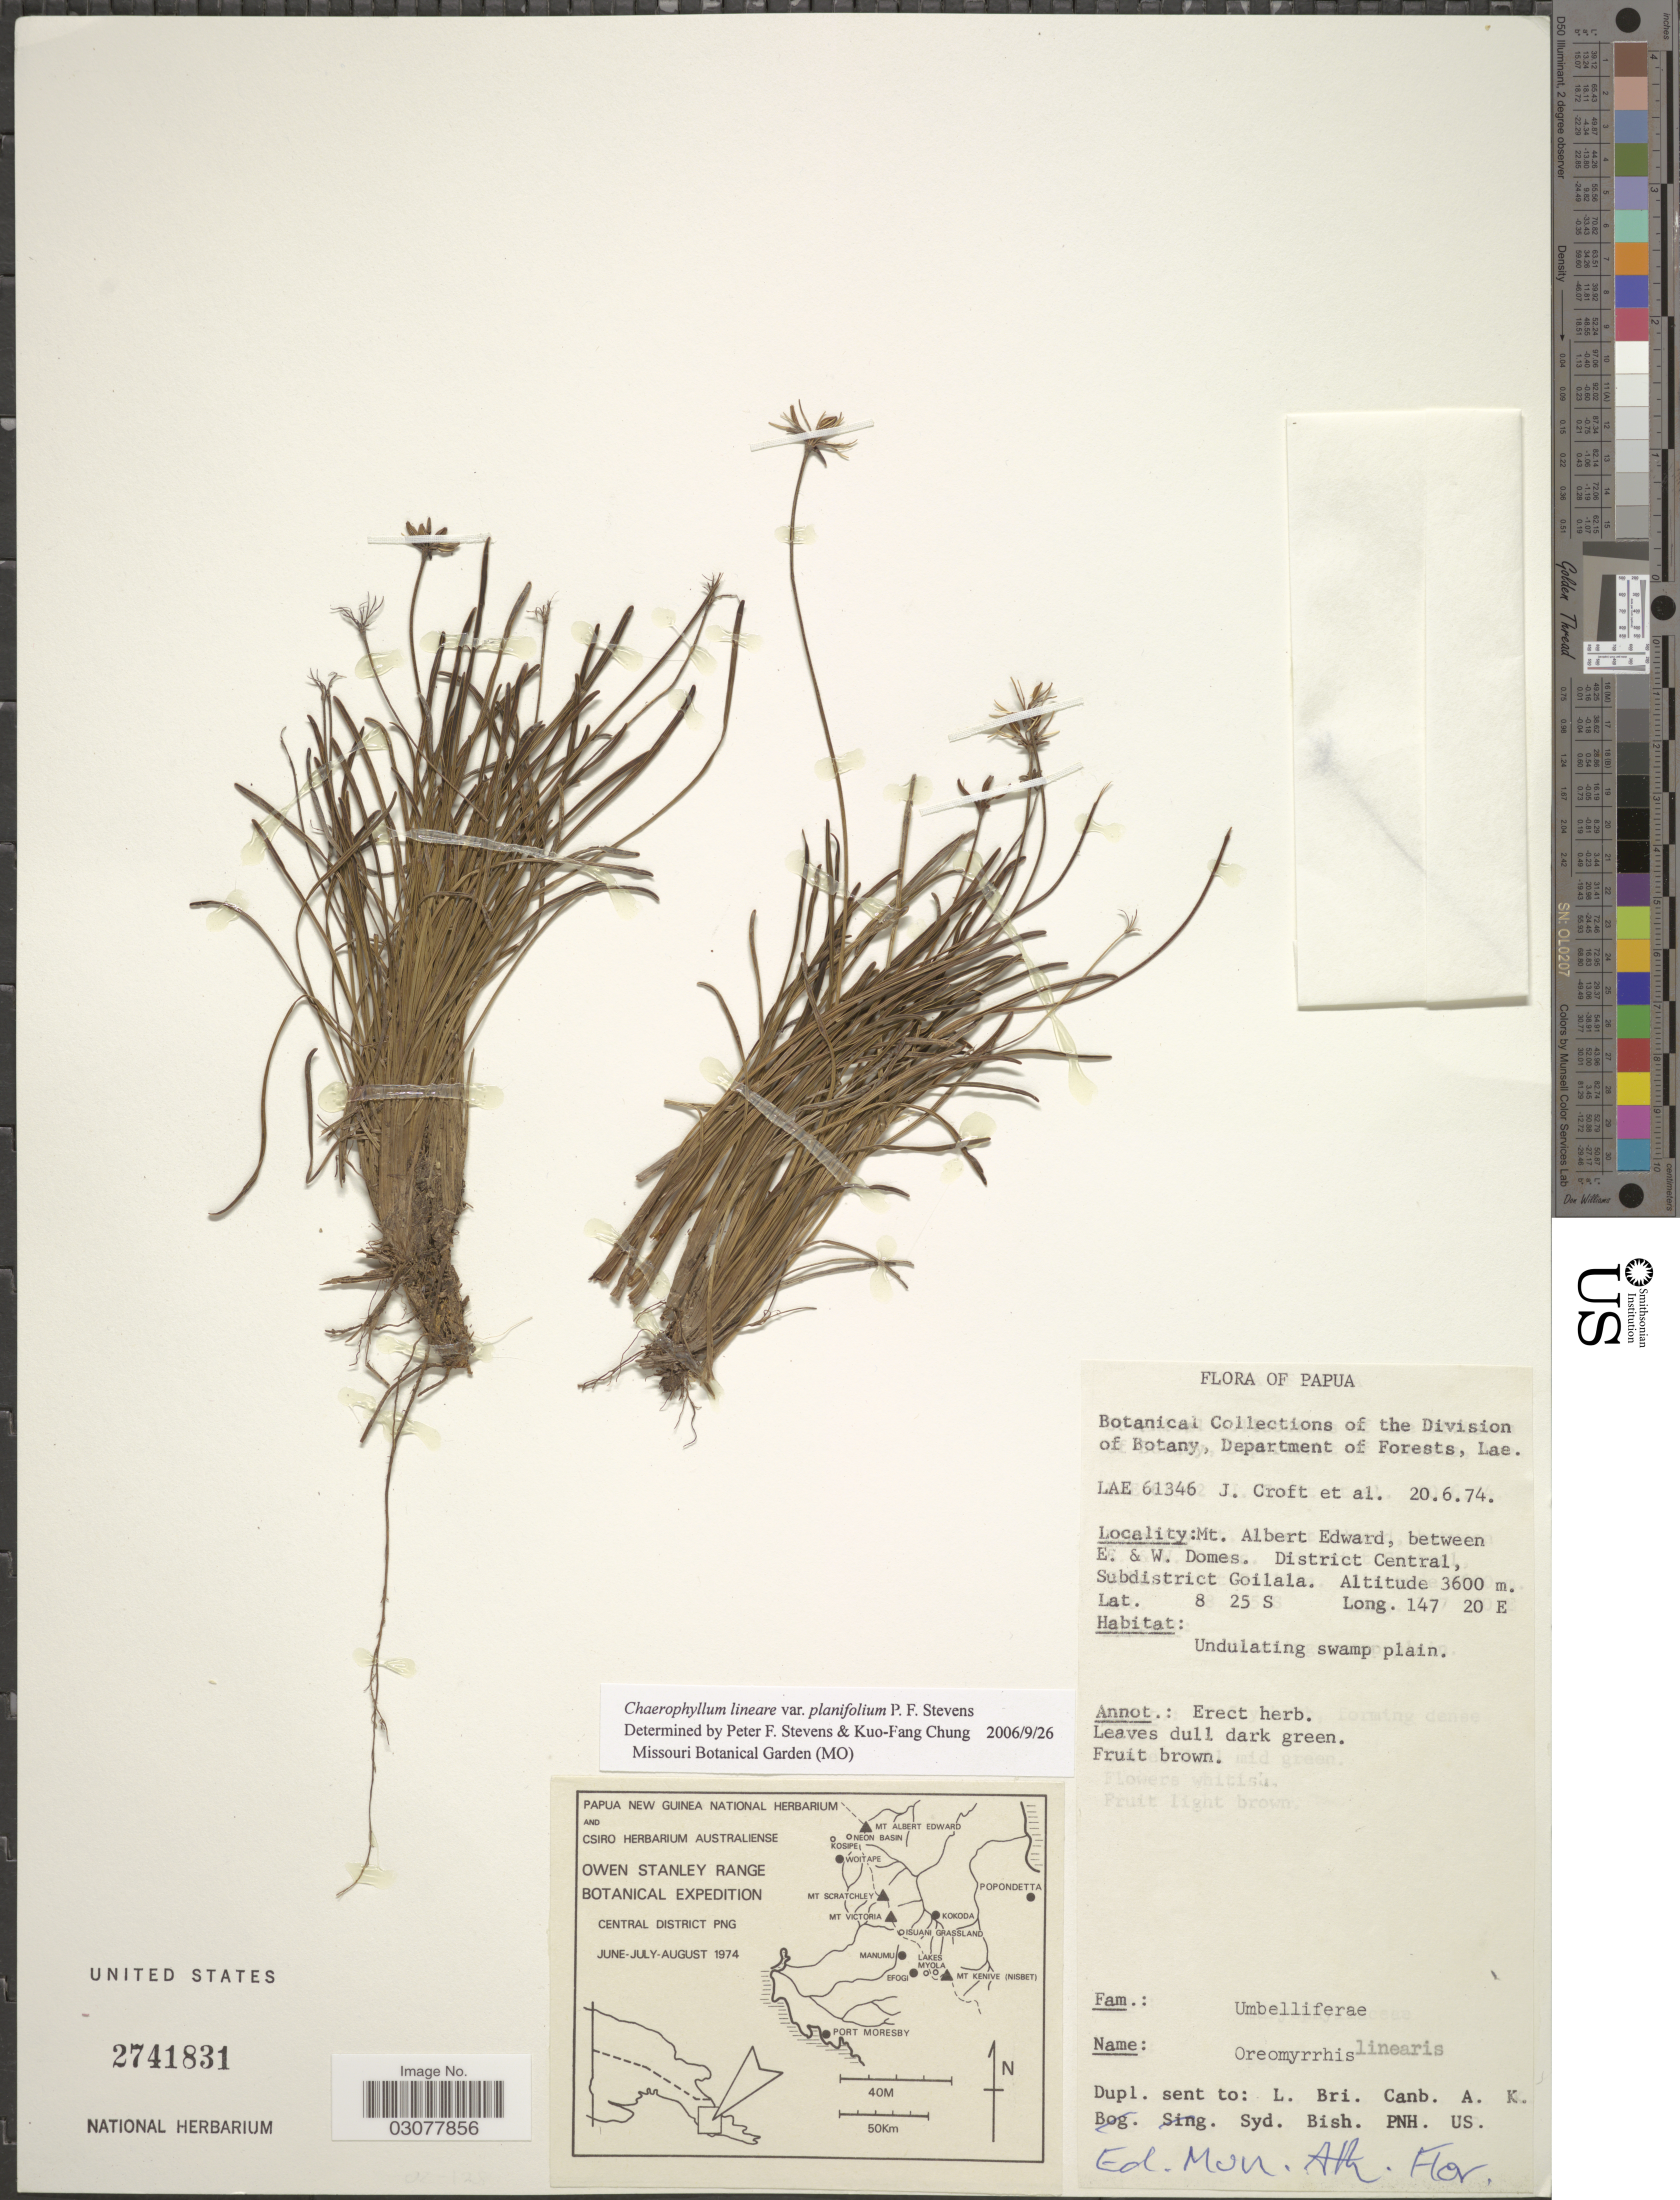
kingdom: Plantae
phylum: Tracheophyta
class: Magnoliopsida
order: Apiales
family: Apiaceae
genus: Chaerophyllum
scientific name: Chaerophyllum lineare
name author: (Hemsl.) K.F. Chung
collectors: J. Croft & et al.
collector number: LAE61346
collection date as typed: Transcribed d/m/y: 20/6/74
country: Papua New Guinea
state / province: Central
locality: Papua, Mt. Albert Edward between E. & W. domes on N.E. side, Goilala subdist., Central Dist., P.N.G.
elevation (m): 3600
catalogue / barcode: US 2741831